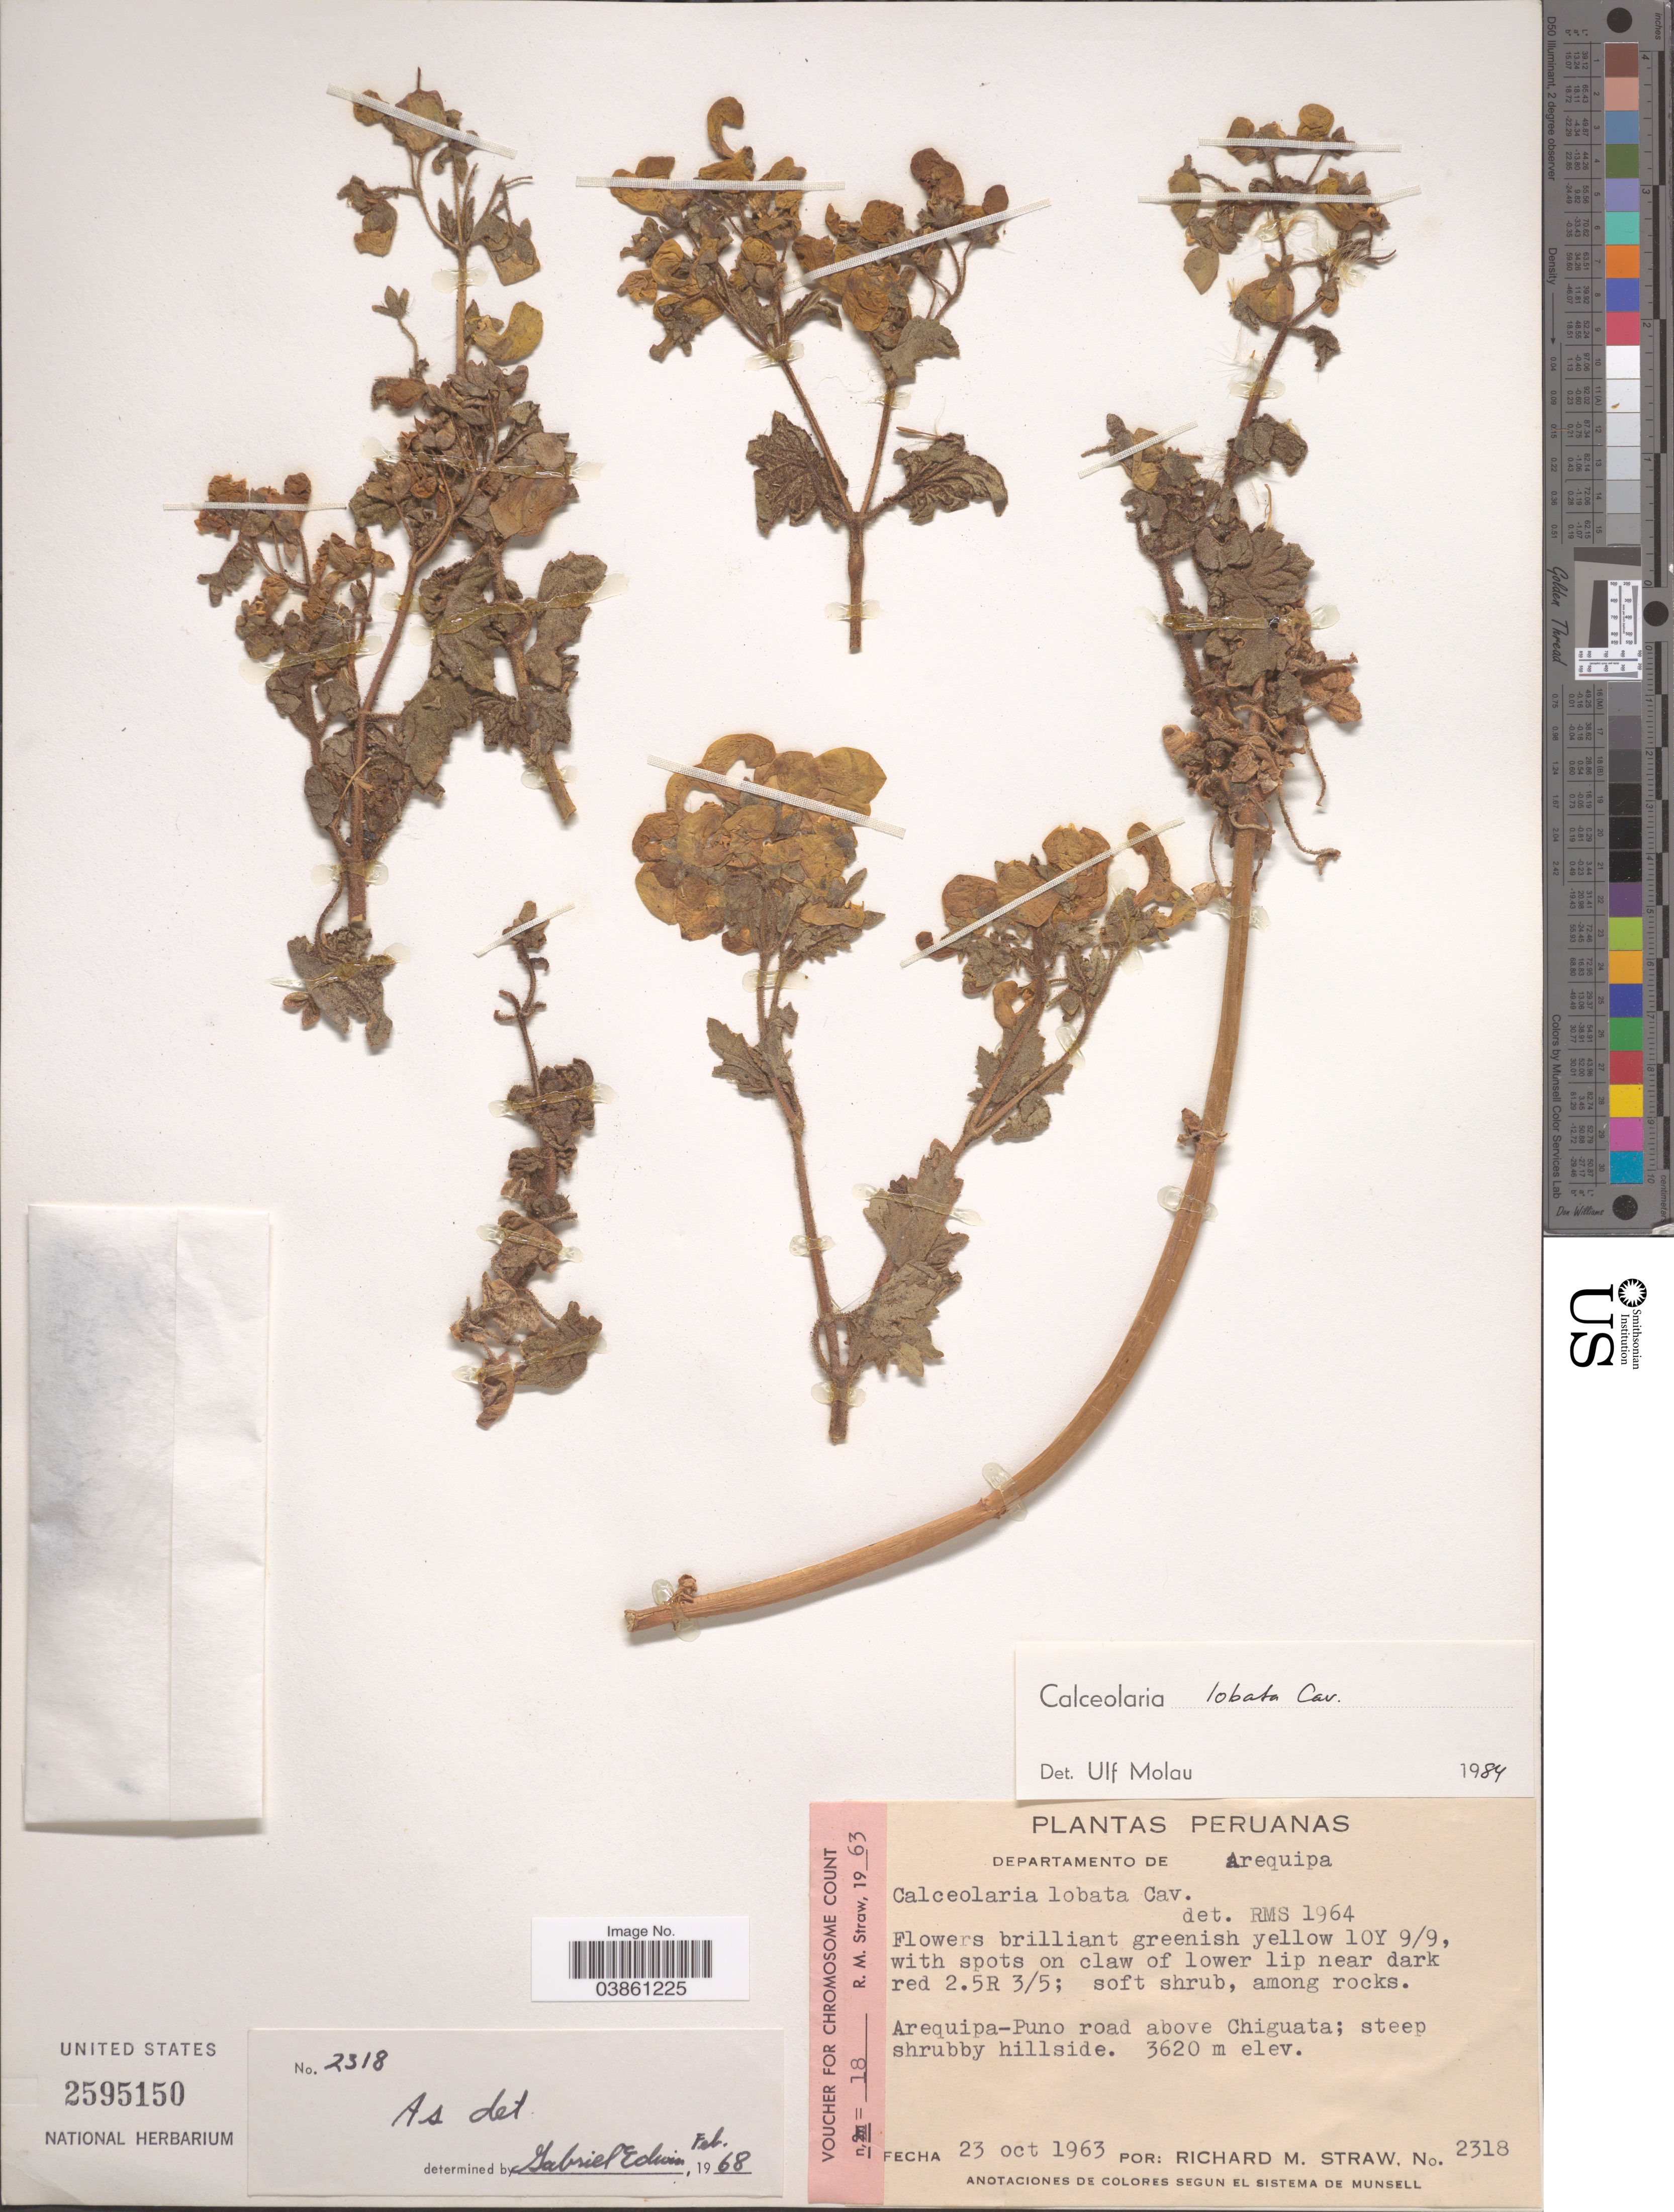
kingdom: Plantae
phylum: Tracheophyta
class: Magnoliopsida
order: Lamiales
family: Calceolariaceae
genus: Calceolaria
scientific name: Calceolaria lobata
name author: Cav.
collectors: R. M. Straw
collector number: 2318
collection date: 1963-10-23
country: Peru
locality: Departamento de Arequipa. Arequipa-Puno road above Chiguata.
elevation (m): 3620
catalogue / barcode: US 2595150